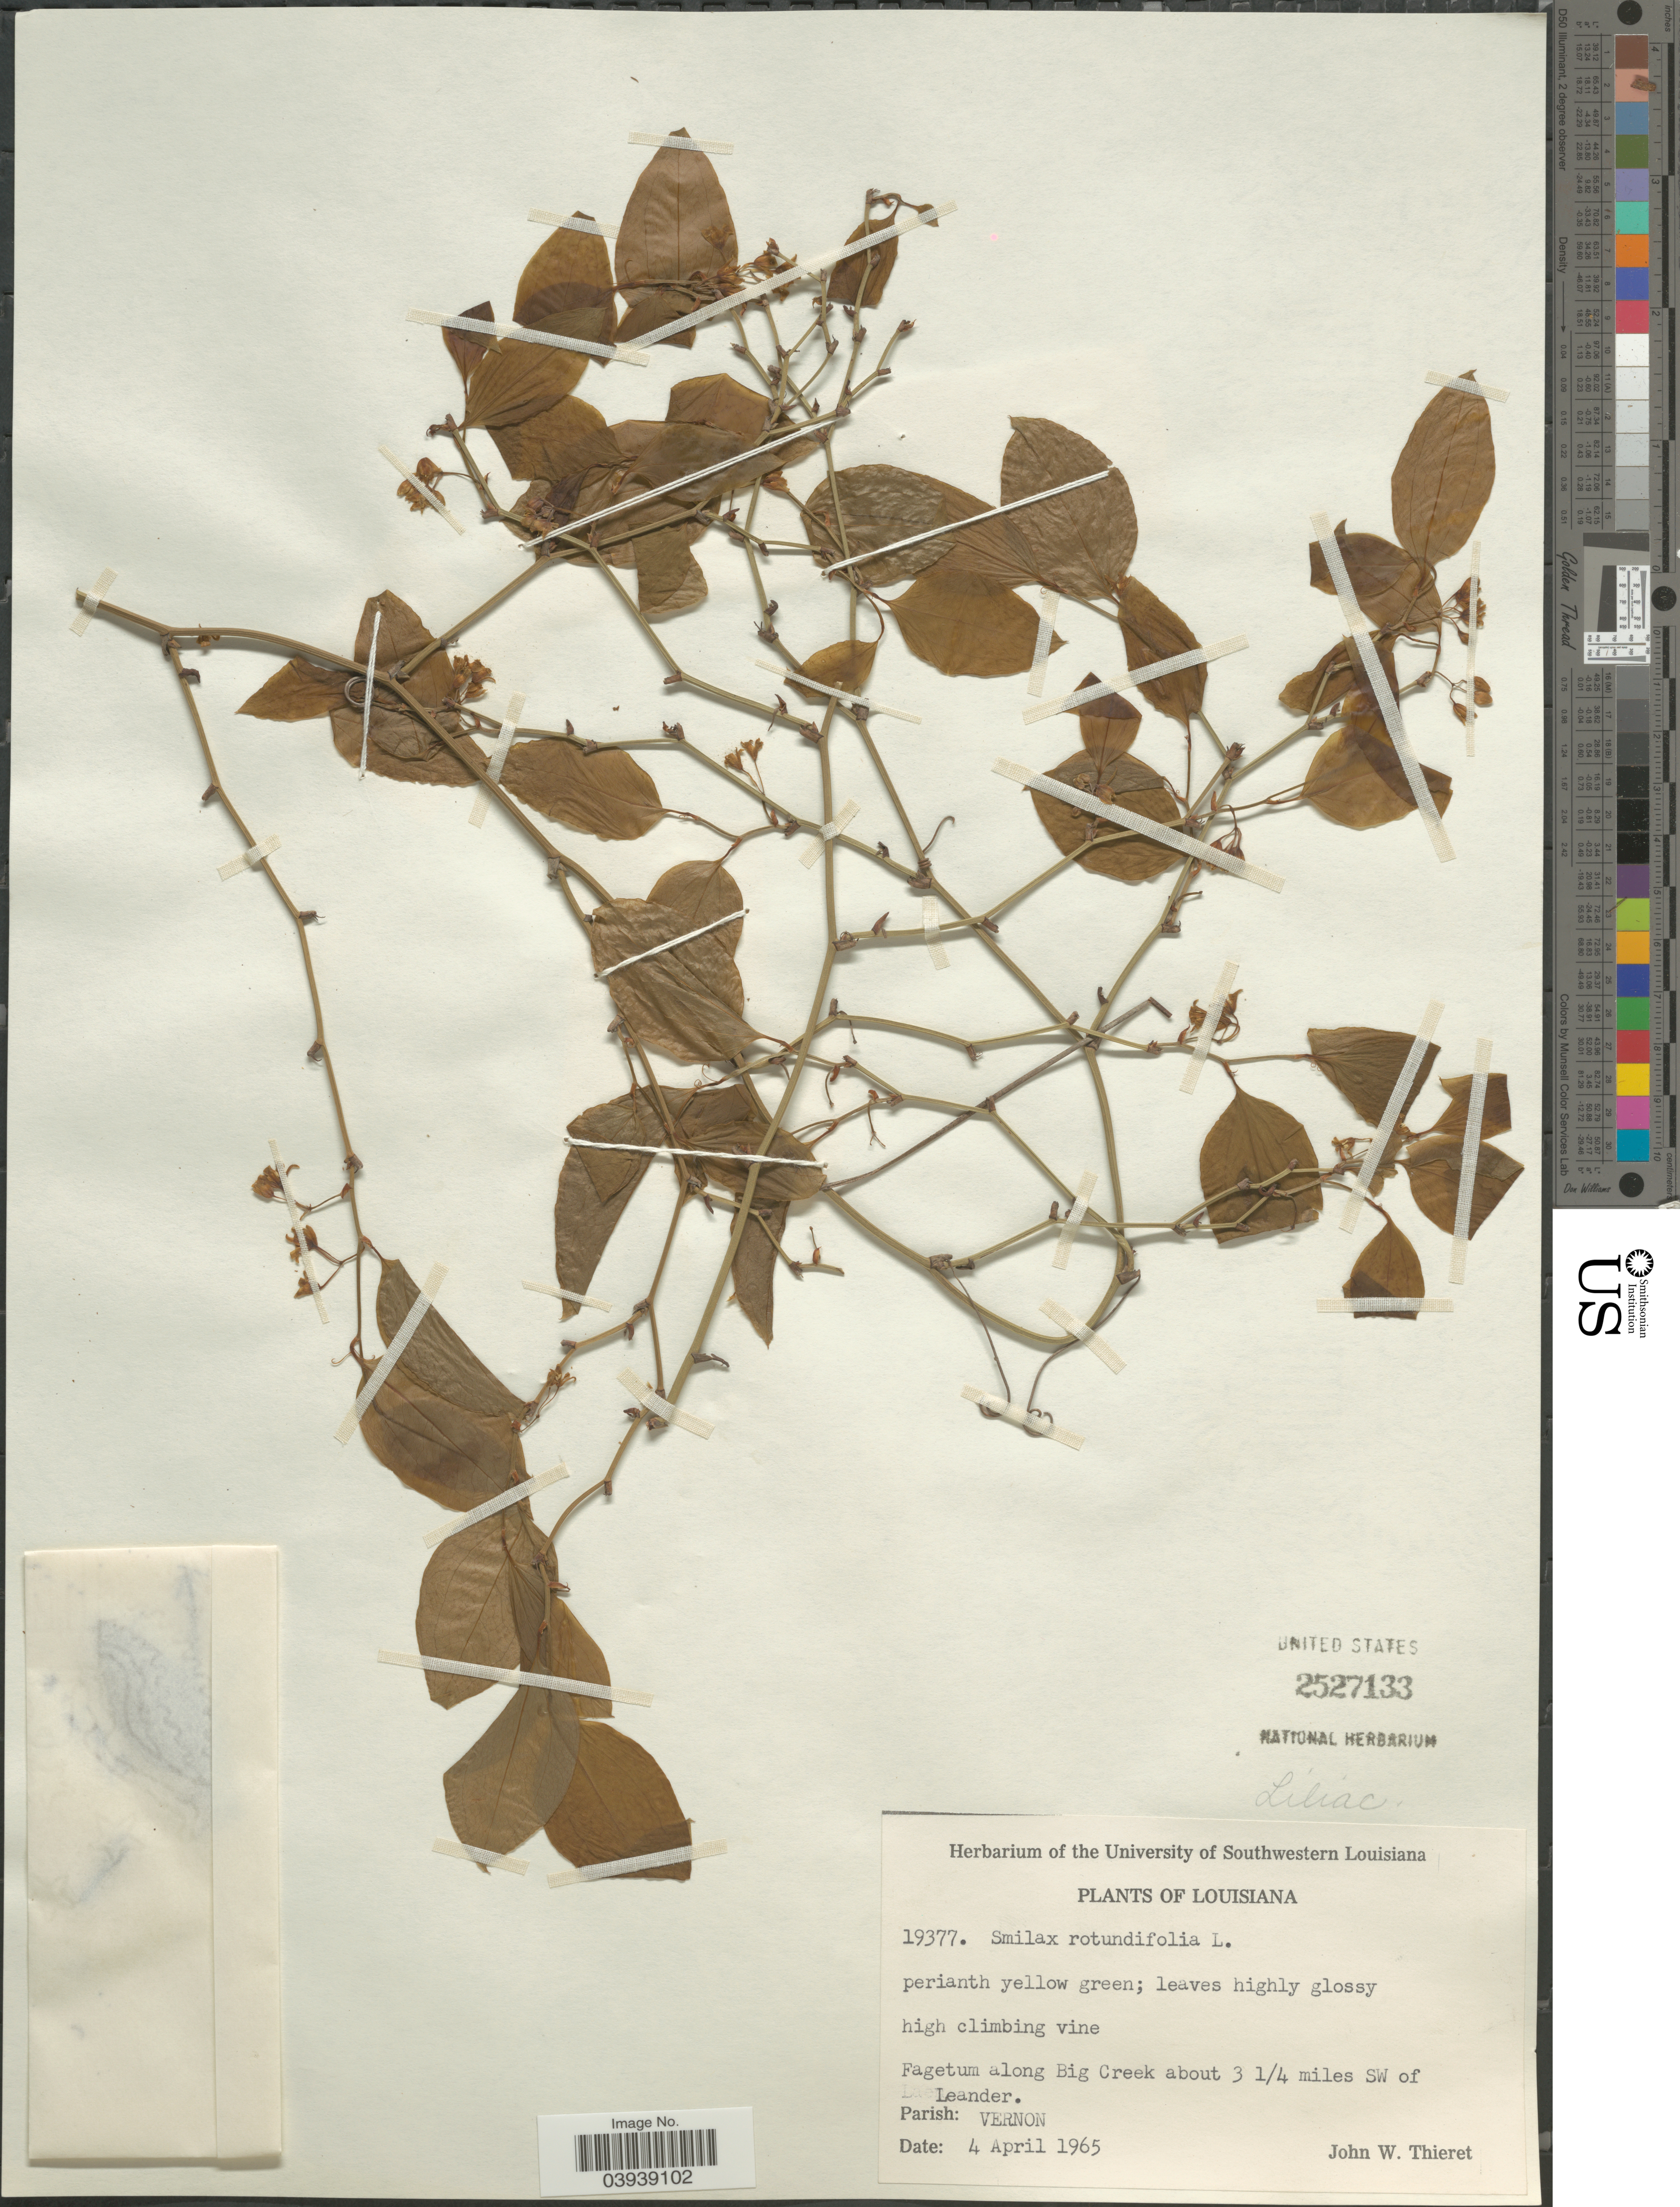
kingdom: Plantae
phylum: Tracheophyta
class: Liliopsida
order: Liliales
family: Smilacaceae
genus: Smilax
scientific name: Smilax rotundifolia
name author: L.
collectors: J. W. Thieret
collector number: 19377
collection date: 1965-04-04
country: United States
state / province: Louisiana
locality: Fagetum along Big Creek about 3 1/4 miles SW of Leander. Parish: Vernon.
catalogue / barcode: US 2527133